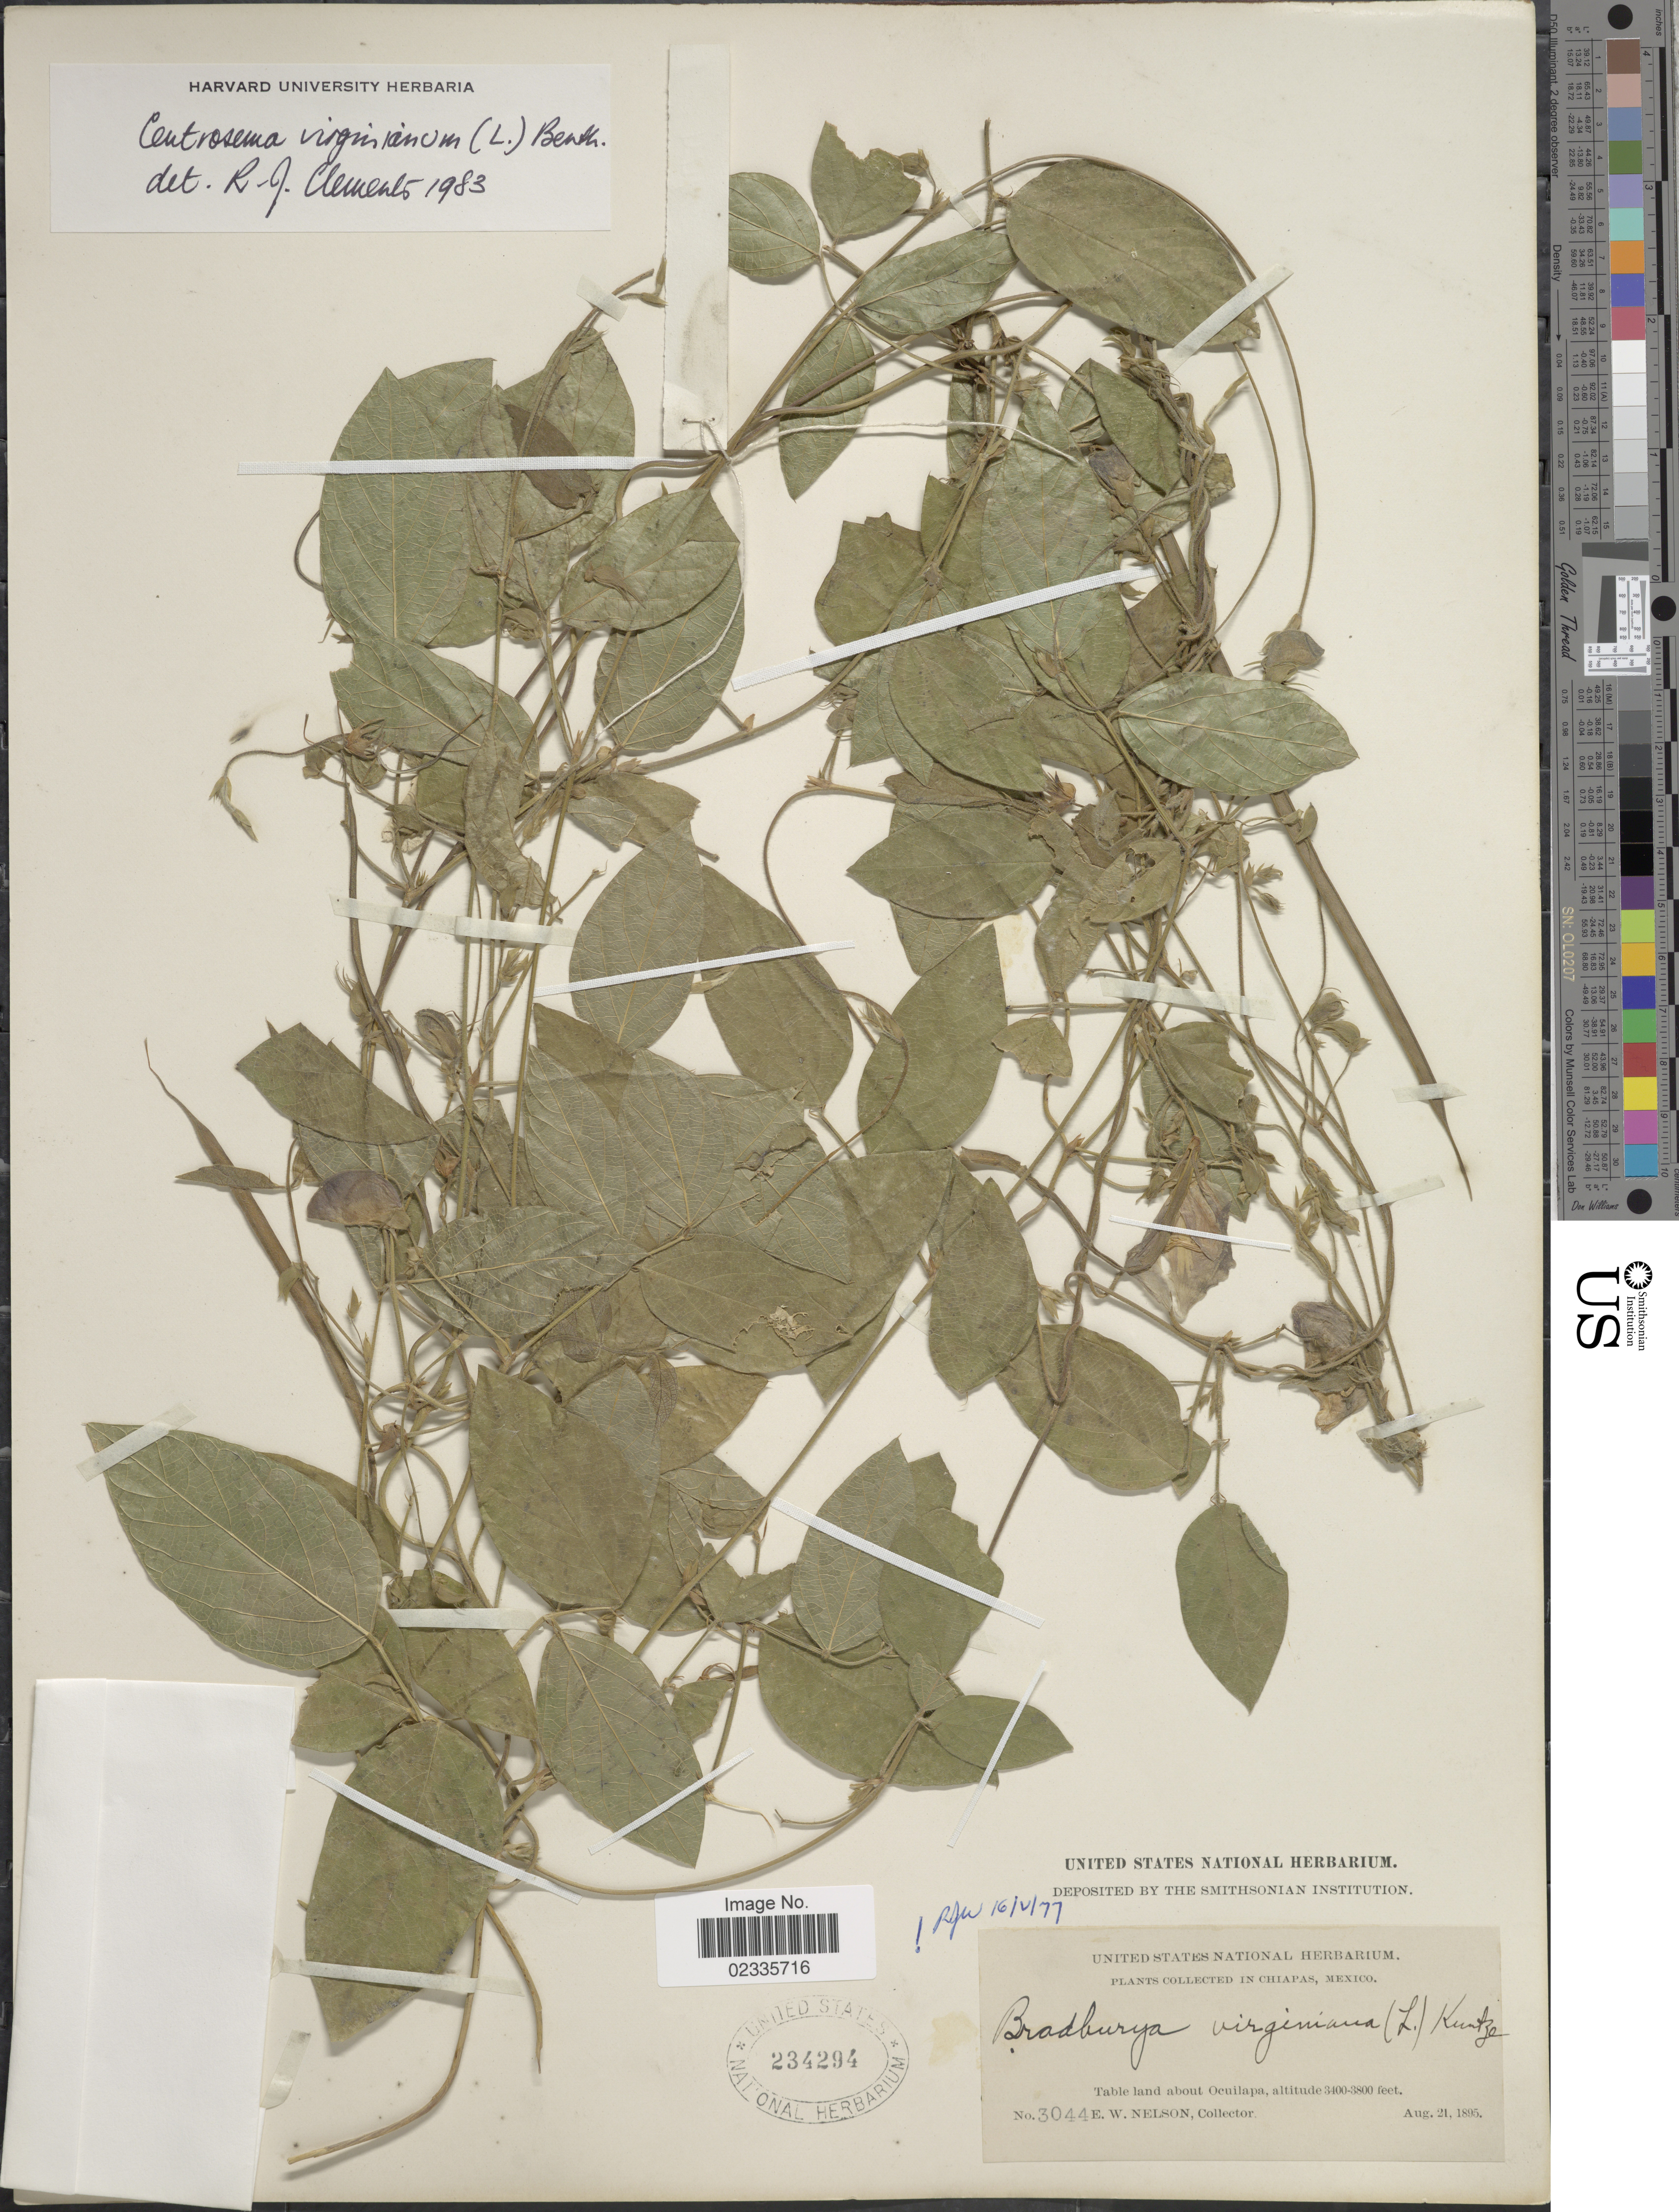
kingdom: Plantae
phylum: Tracheophyta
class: Magnoliopsida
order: Fabales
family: Fabaceae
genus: Centrosema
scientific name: Centrosema virginianum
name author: (L.) Benth.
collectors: E. W. Nelson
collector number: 3044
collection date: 1895-08-21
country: Mexico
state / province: Chiapas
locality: Collected in Chiapas, Mexico. Table land about Ocuilapa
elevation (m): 1036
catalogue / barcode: US 234294